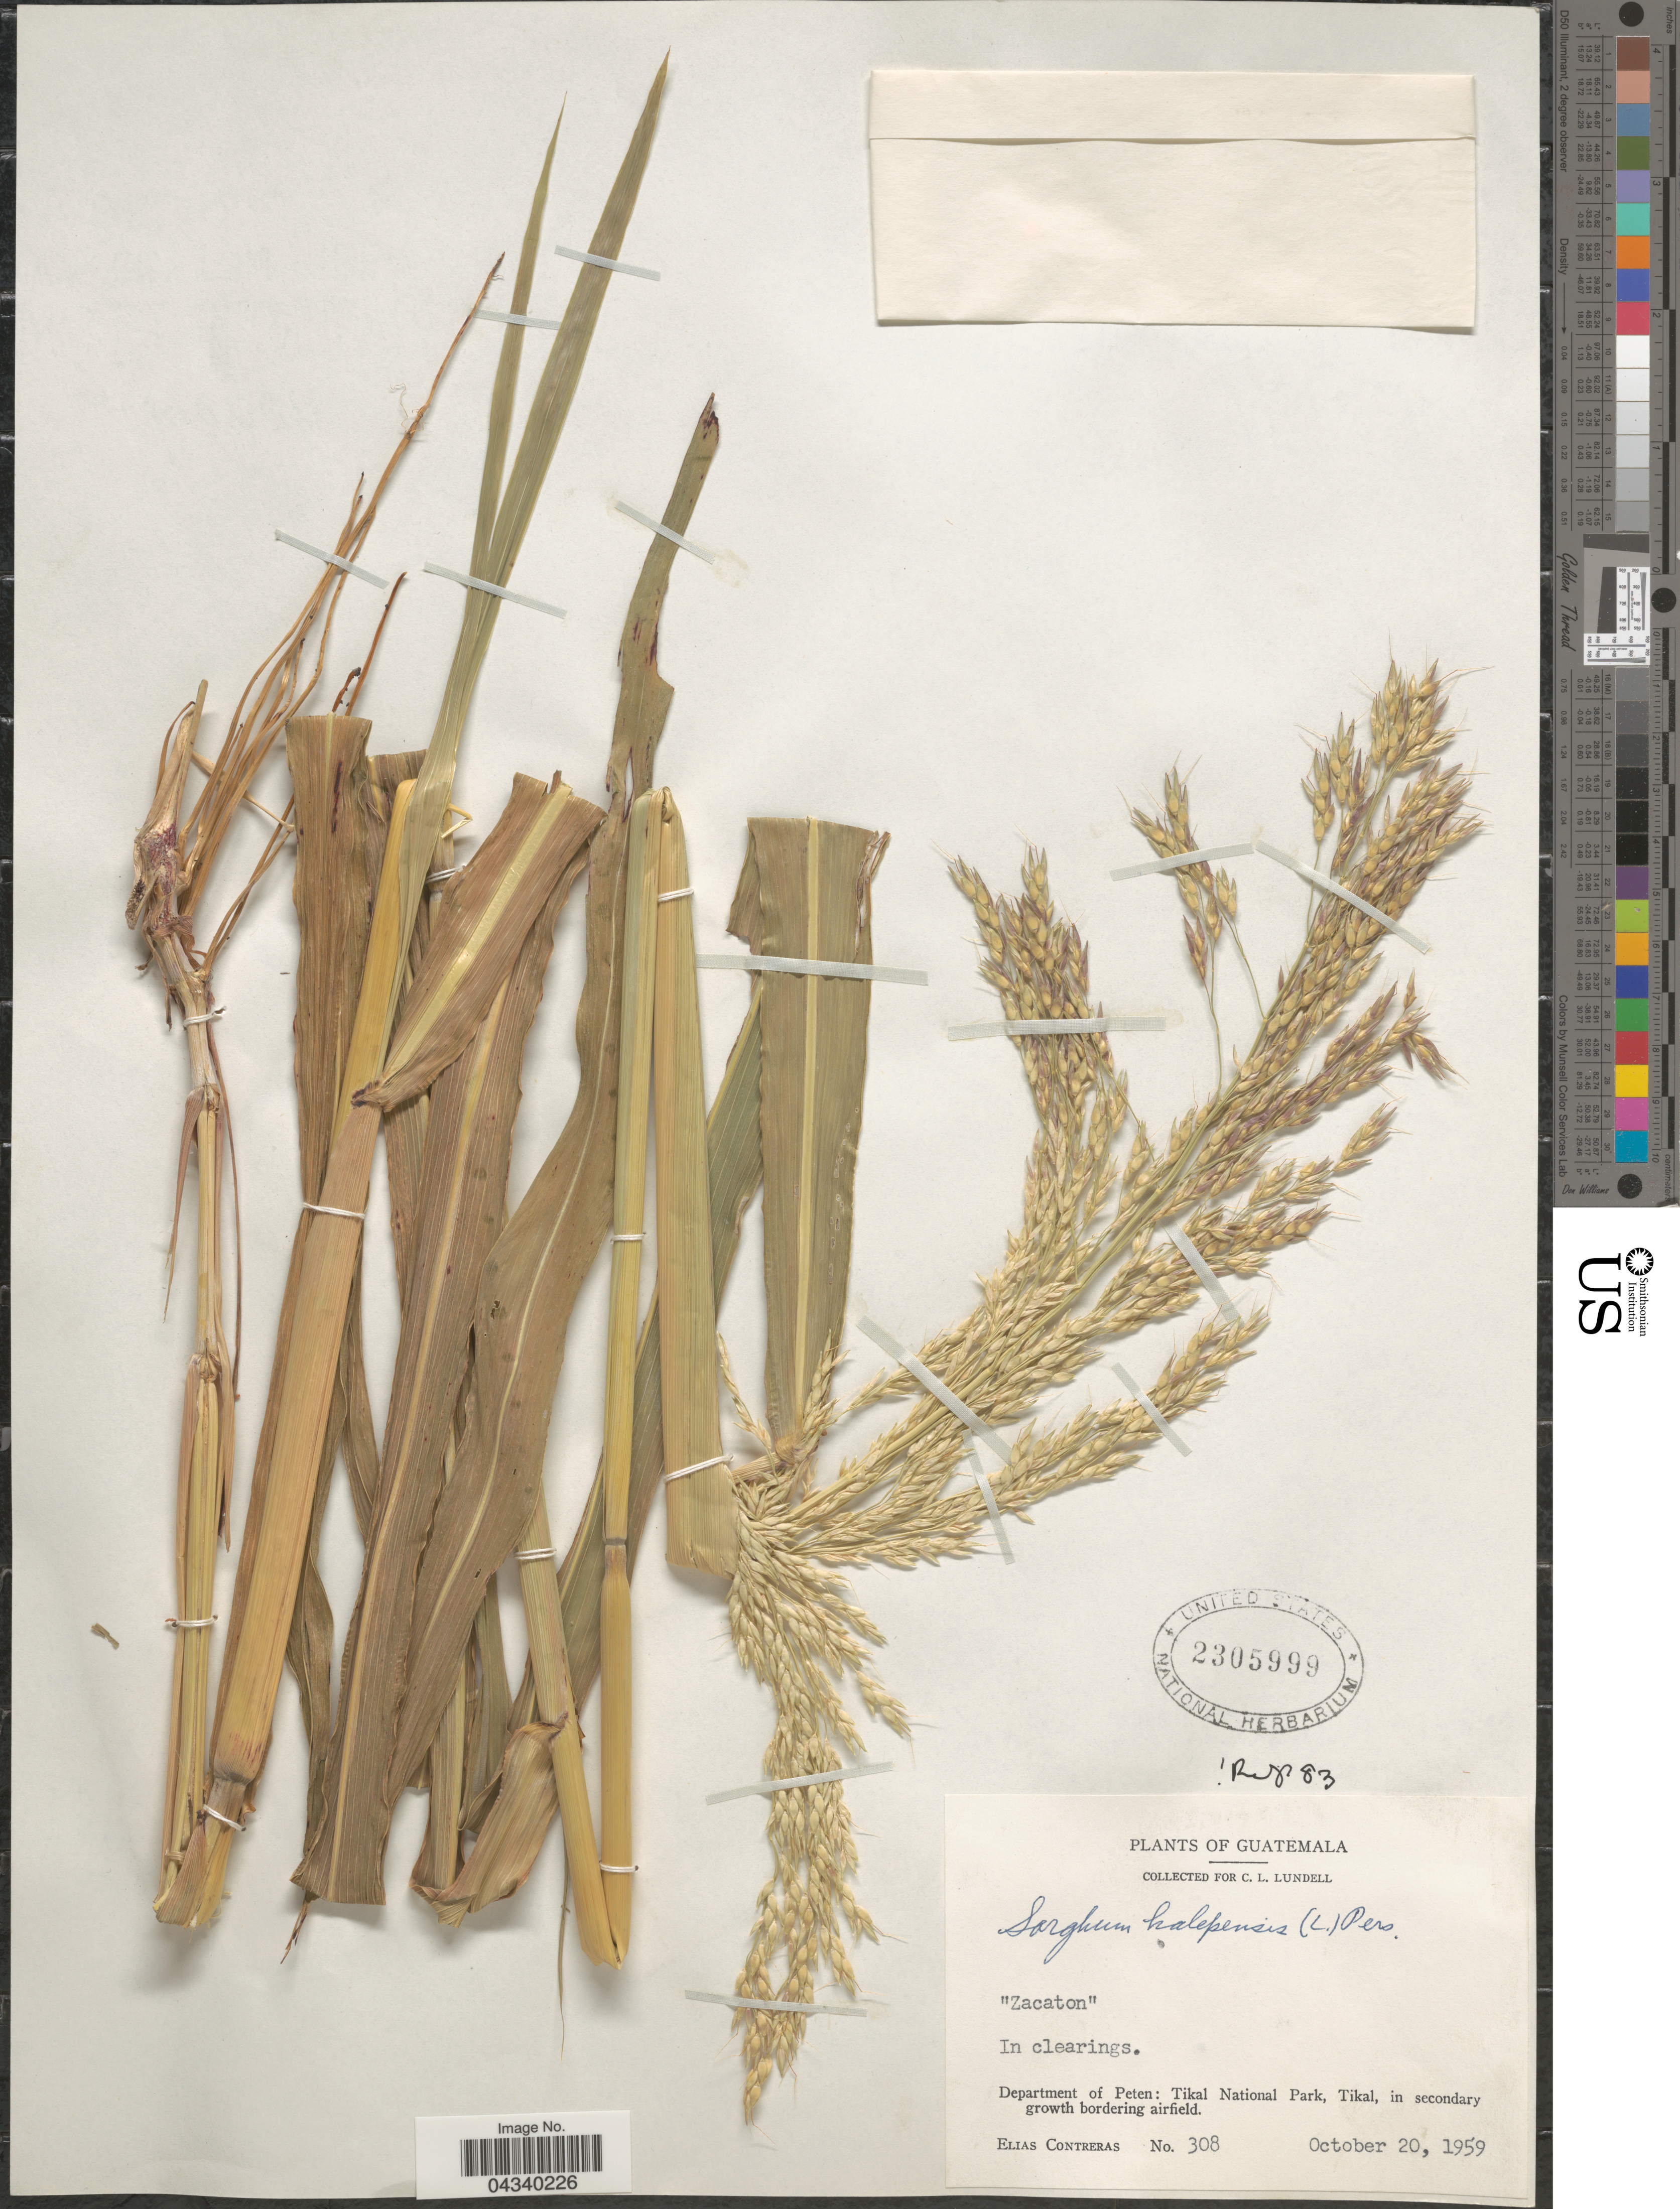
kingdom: Plantae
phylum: Tracheophyta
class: Liliopsida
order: Poales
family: Poaceae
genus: Sorghum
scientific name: Sorghum halepense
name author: (L.) Pers.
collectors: E. Contreras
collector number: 308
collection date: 1959-10-20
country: Guatemala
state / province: El Peten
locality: Department of Peten: Tikal National Park, Tikal, in secondary growth bordering airfield.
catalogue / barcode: US 2305999